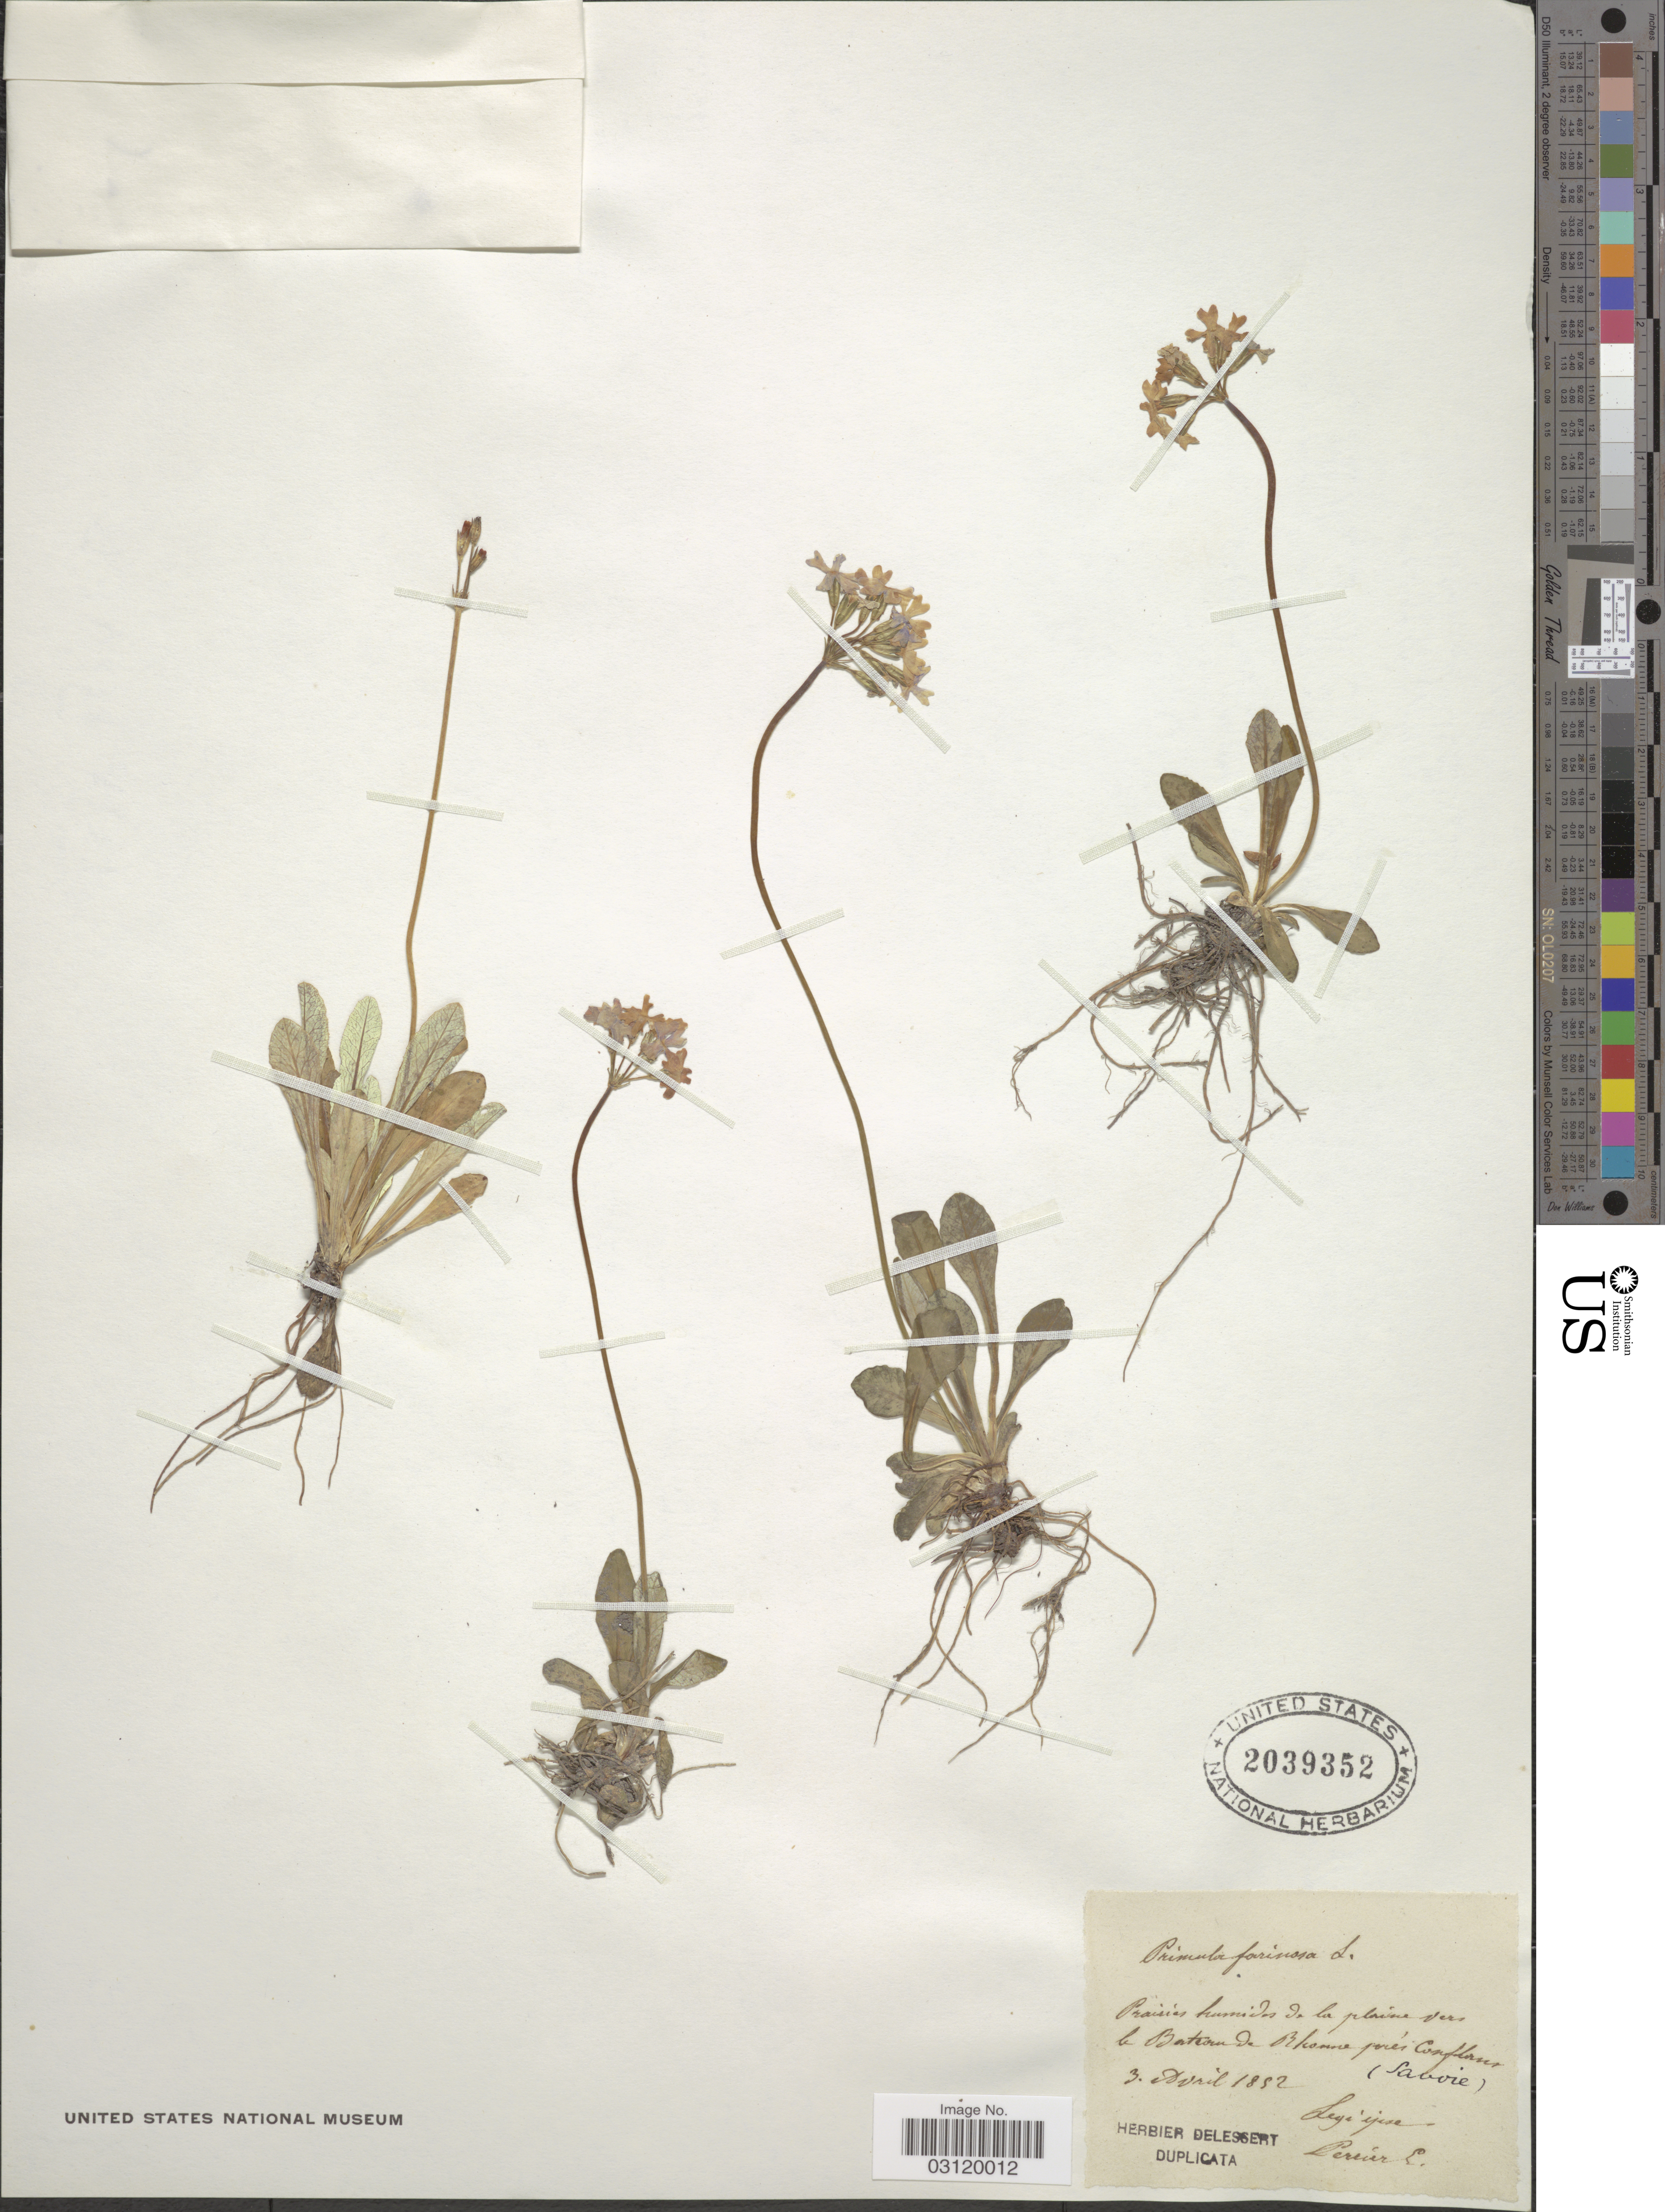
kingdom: Plantae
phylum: Tracheophyta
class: Magnoliopsida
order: Ericales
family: Primulaceae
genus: Primula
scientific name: Primula farinosa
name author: L.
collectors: E. Perrier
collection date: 1852-04-03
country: France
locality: Prairies humides de la plaine vers le Batean [interpreted] de Rhonne prés Conflour [interpreted] (Savoie).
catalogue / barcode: US 2039352